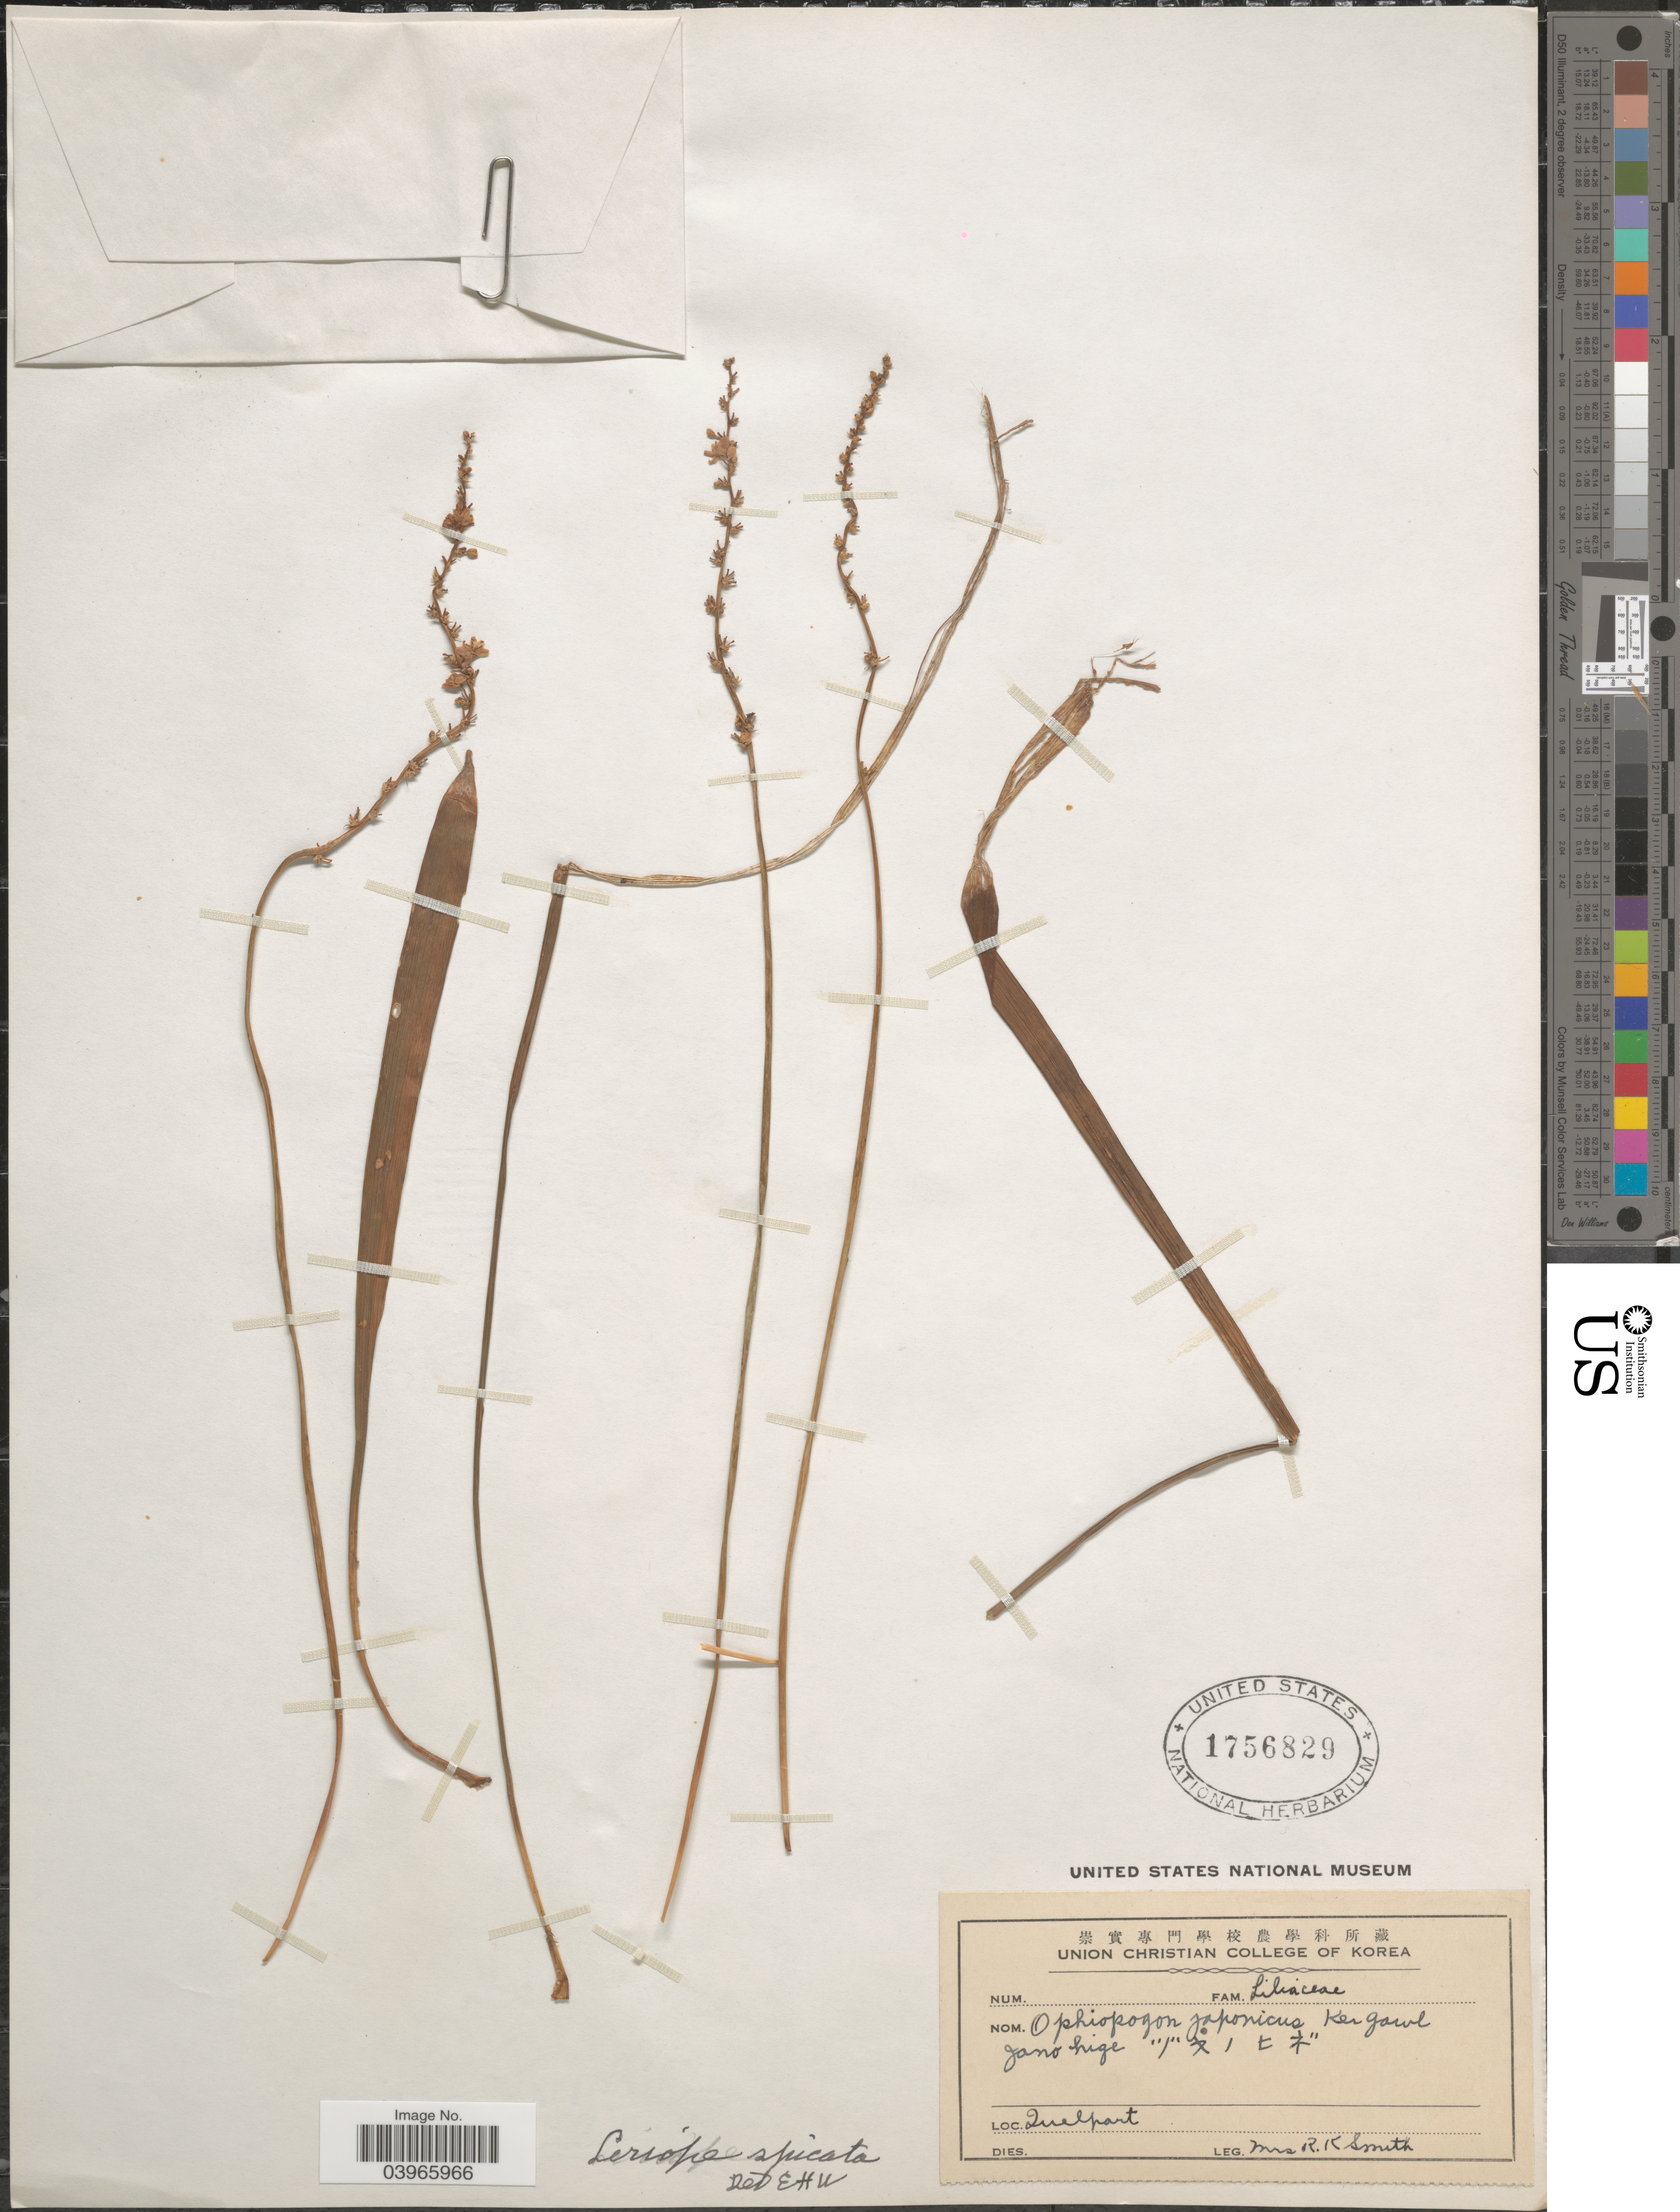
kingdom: Plantae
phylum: Tracheophyta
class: Liliopsida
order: Asparagales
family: Asparagaceae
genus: Liriope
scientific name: Liriope spicata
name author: Lour.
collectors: Mrs. R. K. Smith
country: South Korea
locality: Quelpart.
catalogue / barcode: US 1756829